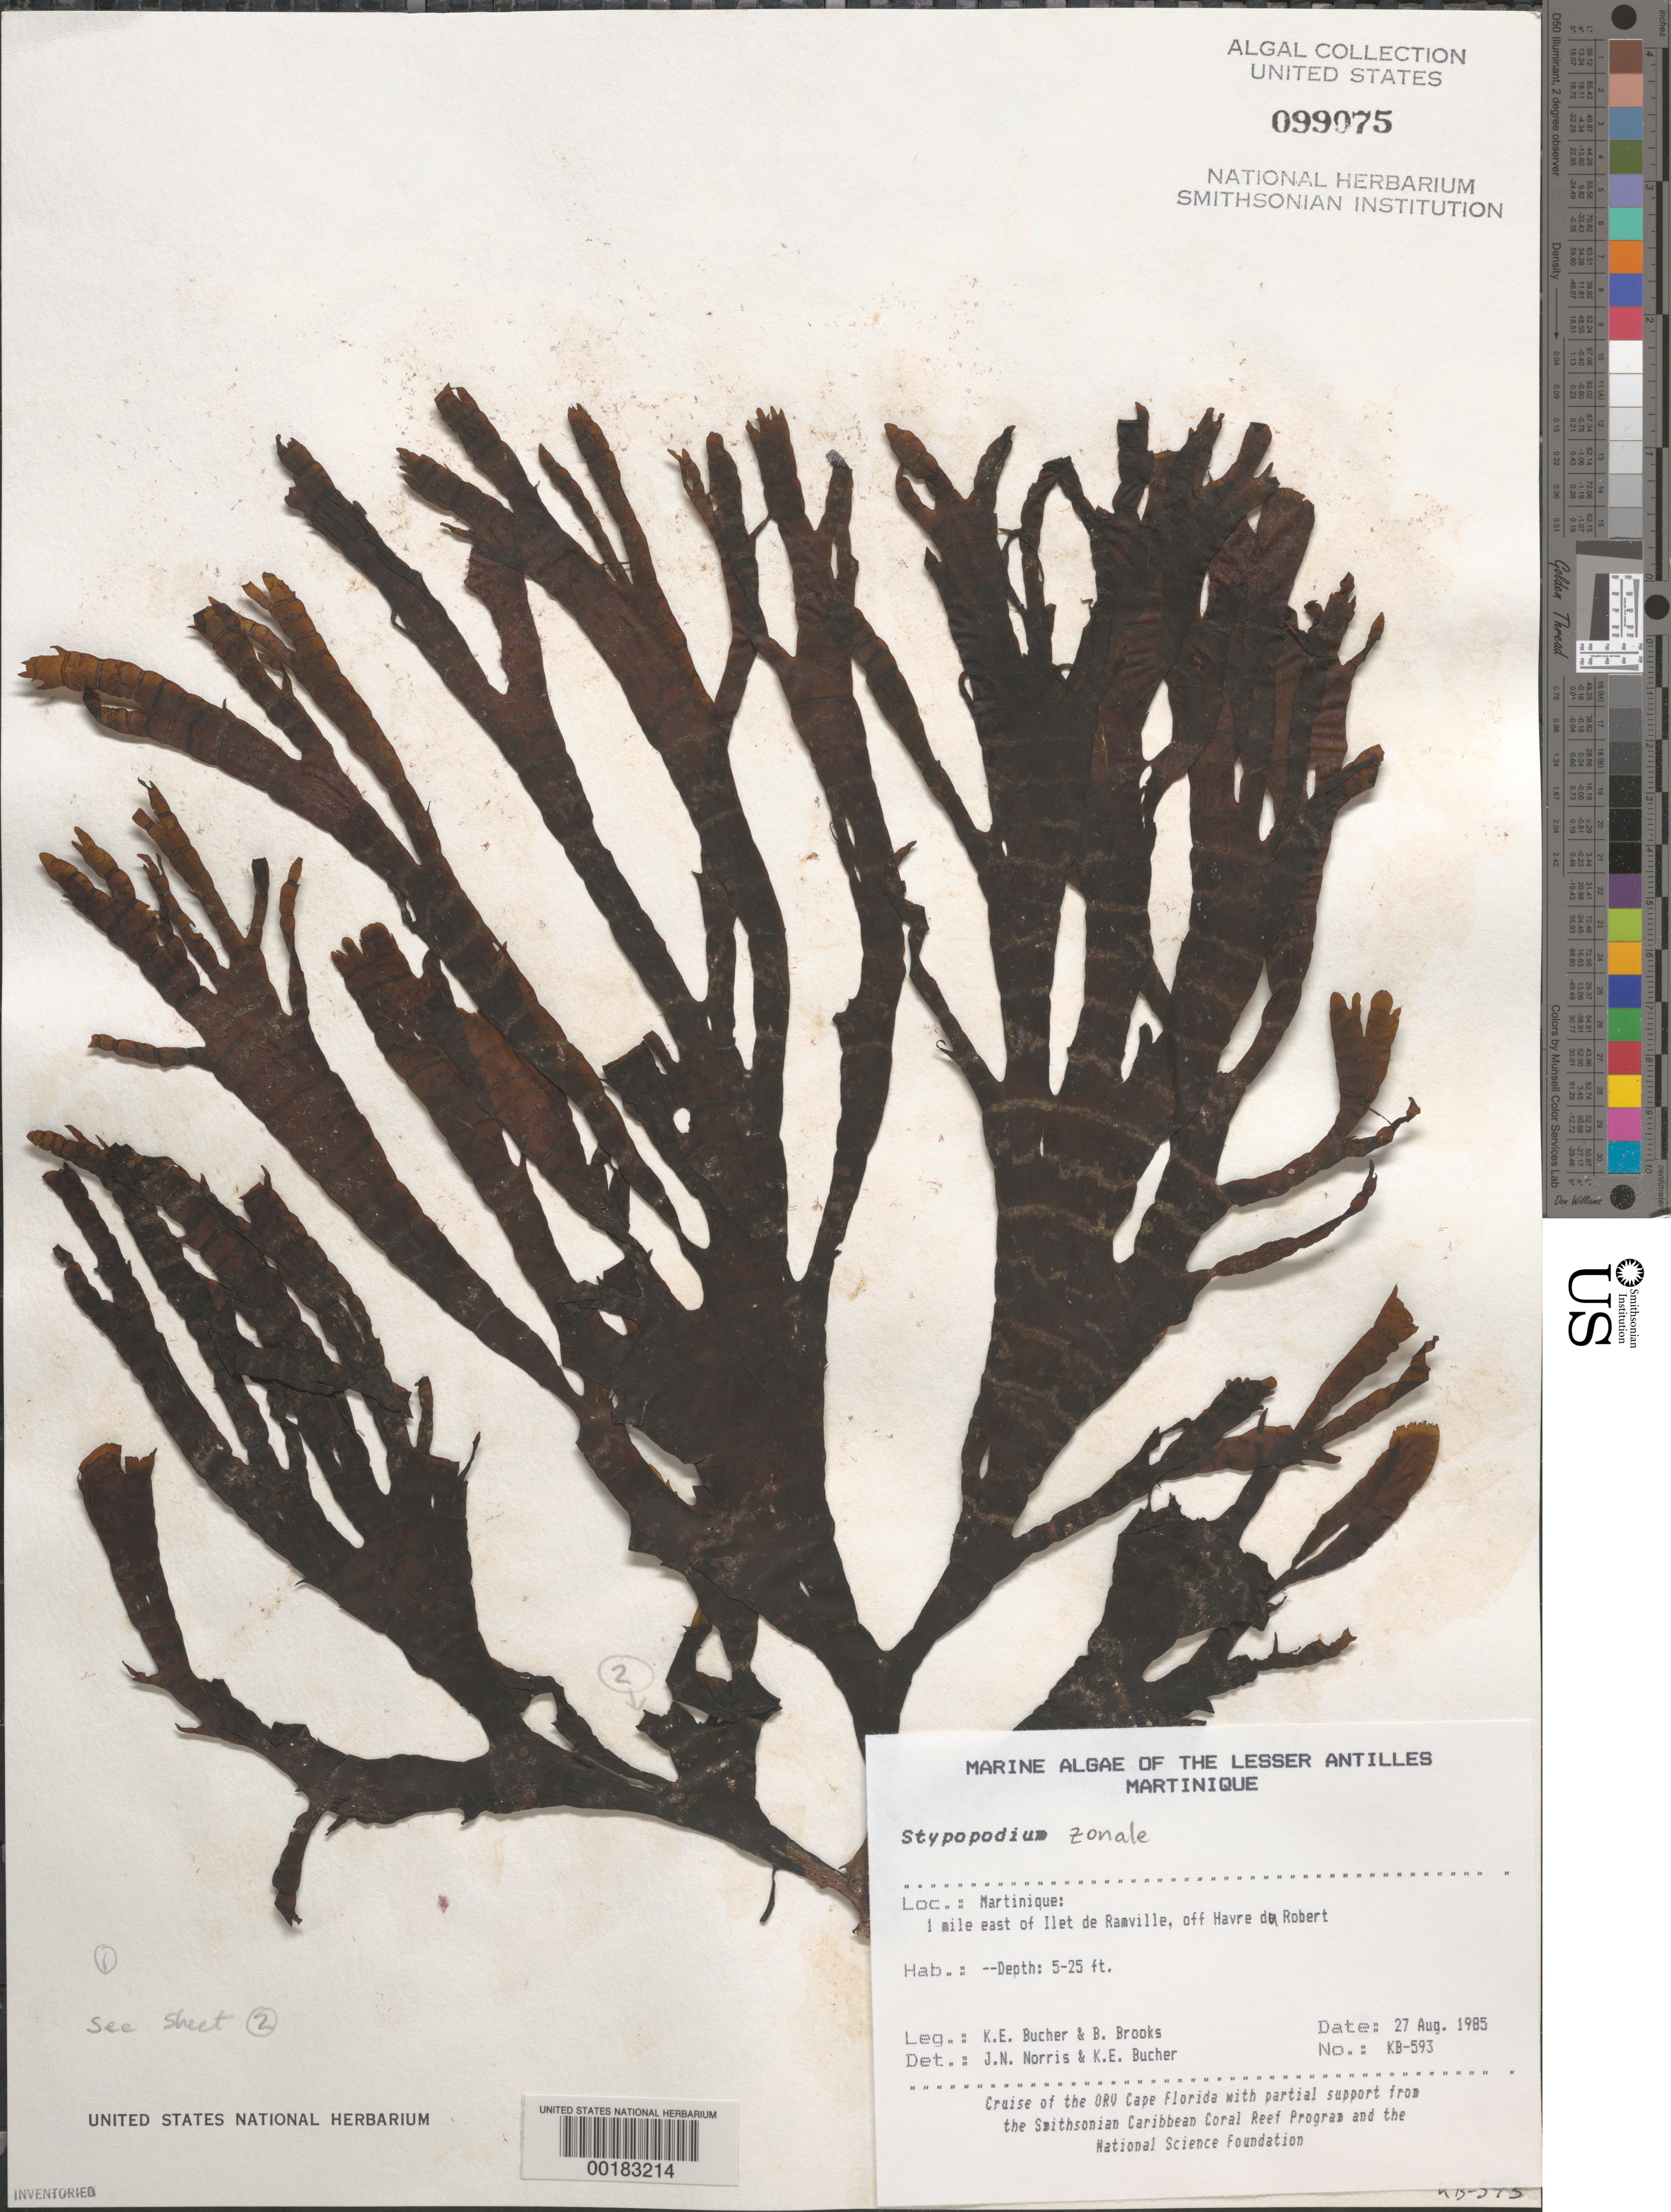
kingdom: Chromista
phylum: Ochrophyta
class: Phaeophyceae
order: Dictyotales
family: Dictyotaceae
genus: Stypopodium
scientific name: Stypopodium zonale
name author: (J.V.Lamouroux) Papenf.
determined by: Norris, J. N.; Bucher, K. E.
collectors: K. E. Bucher & B. Brooks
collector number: Kb-593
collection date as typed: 27 Aug 1985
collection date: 1985-08-27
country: Martinique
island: Ilet de Ramville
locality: Off Havre du Robert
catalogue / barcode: US 99075